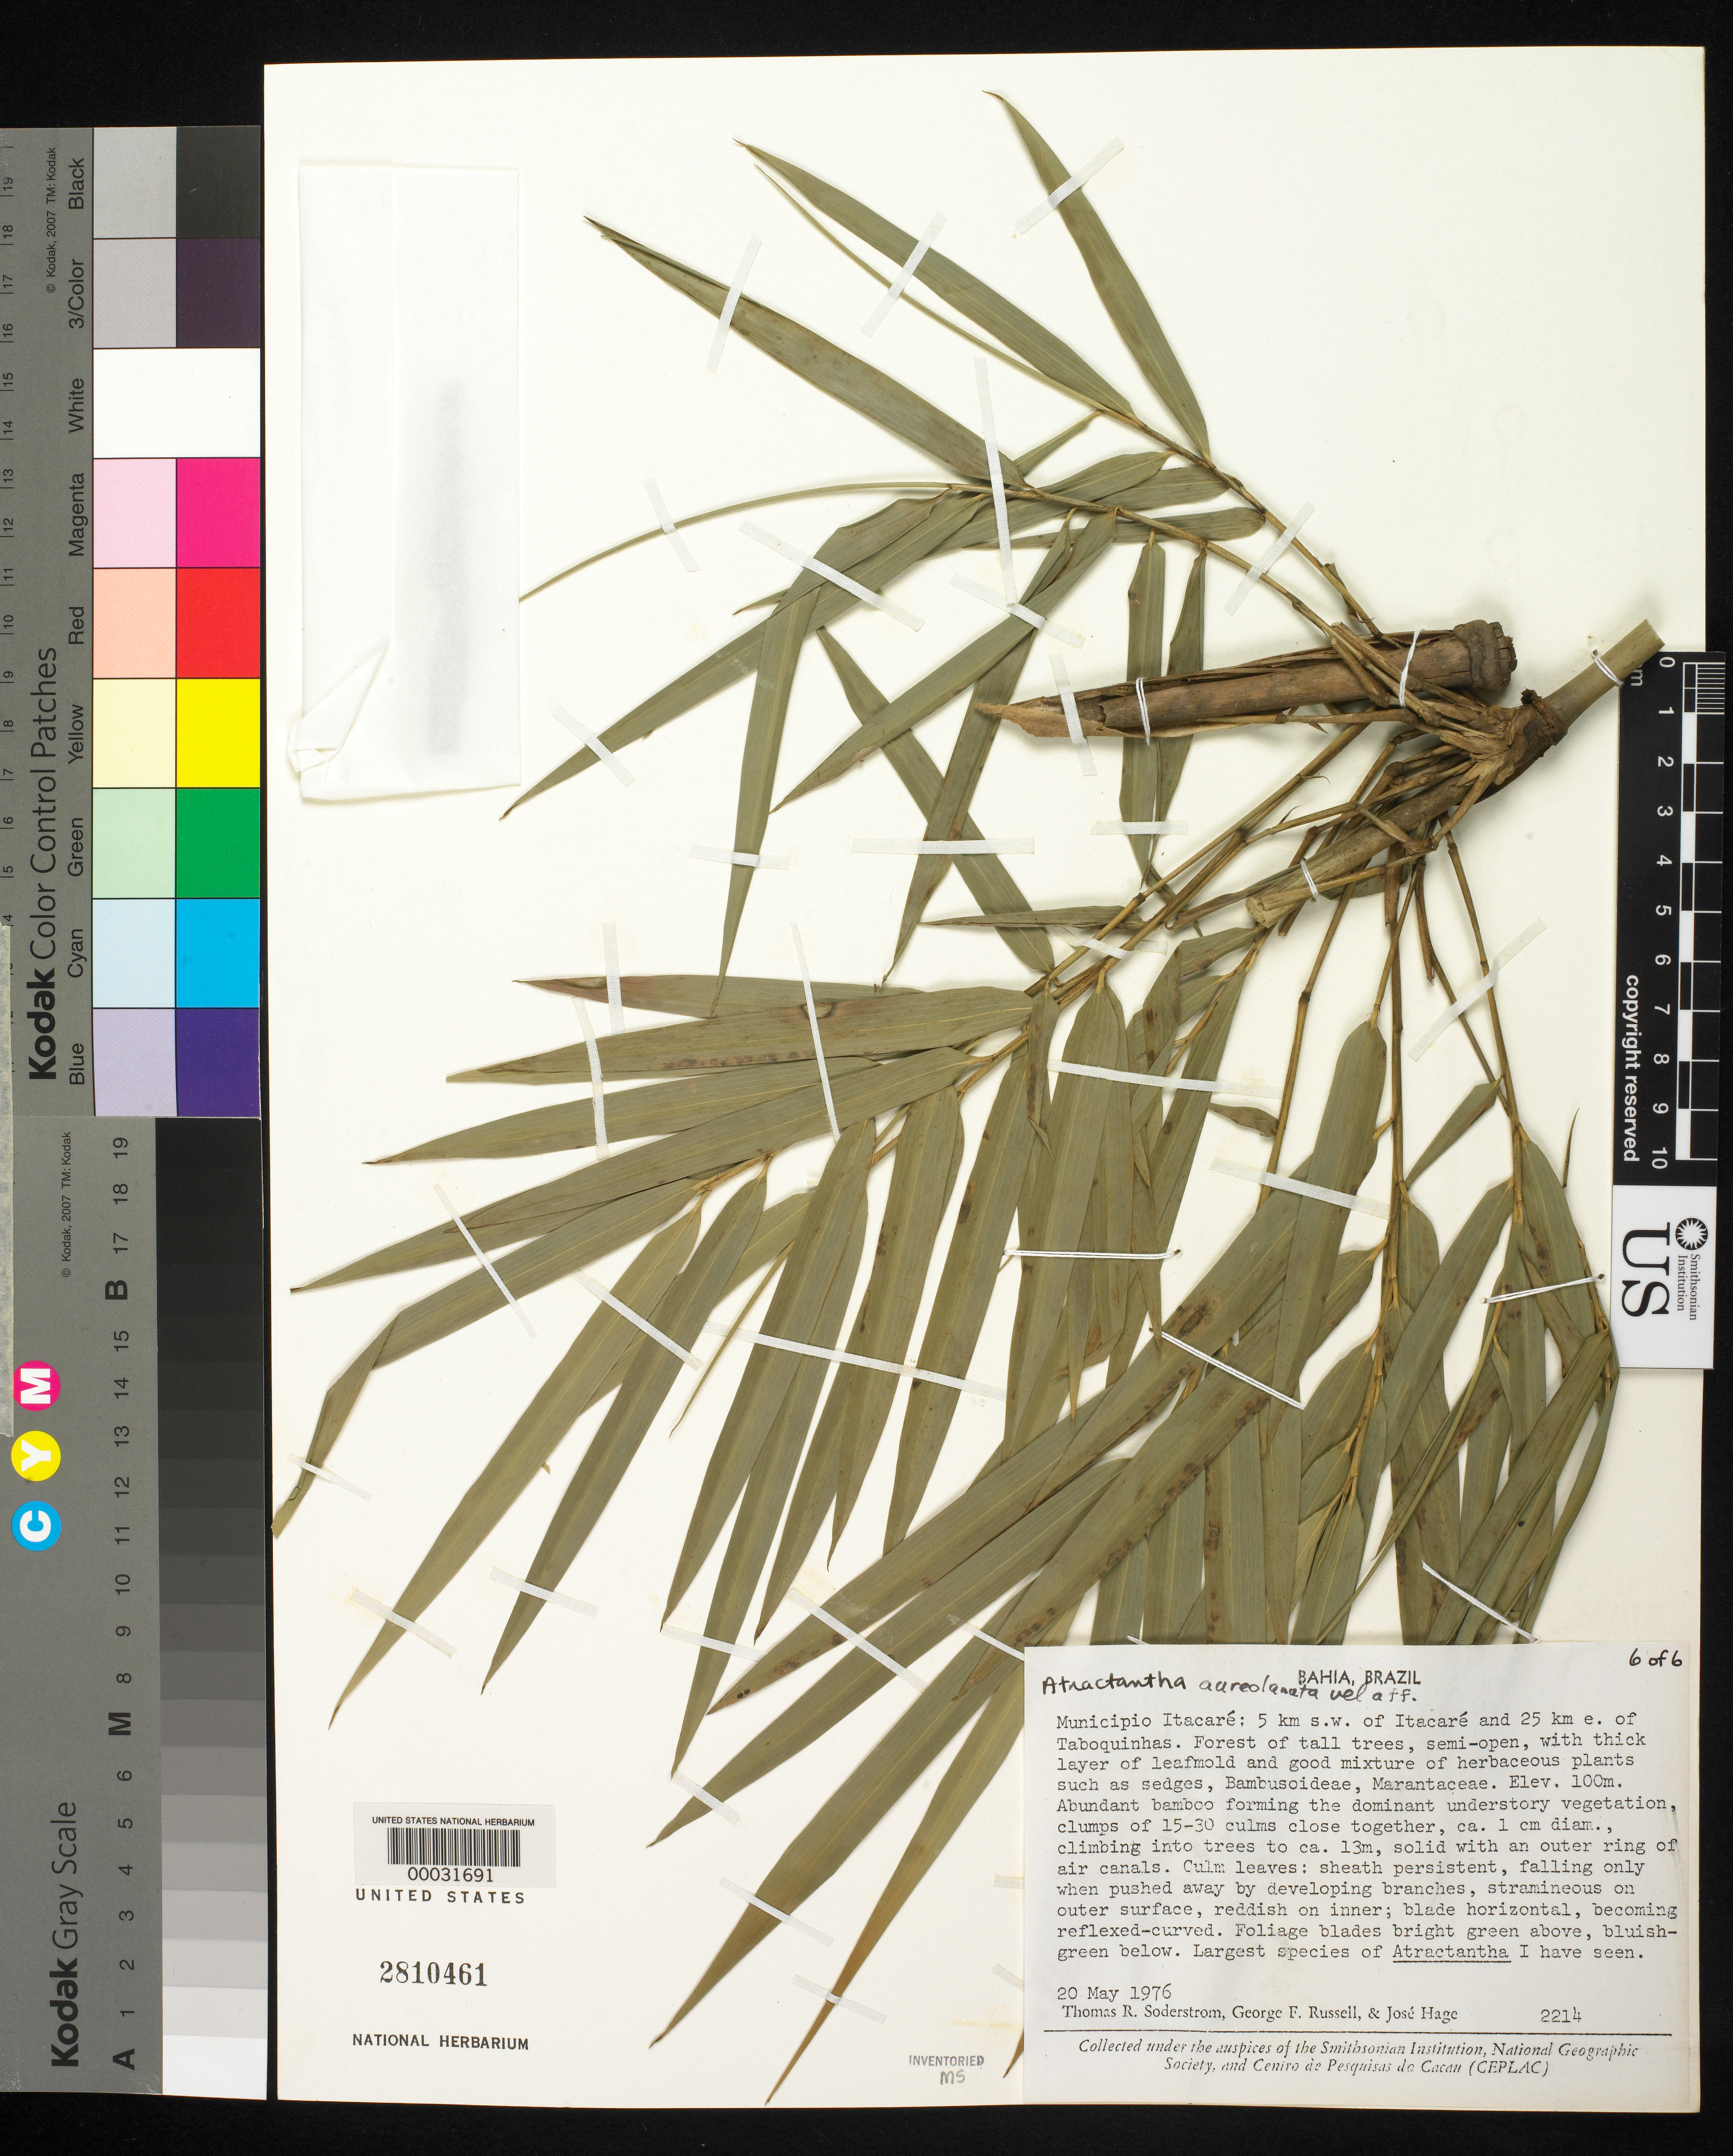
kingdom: Plantae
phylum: Tracheophyta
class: Liliopsida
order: Poales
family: Poaceae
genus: Atractantha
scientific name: Atractantha aureolanata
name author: Judz.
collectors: T. R. Soderstrom, G. Russell & J. Hage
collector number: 2214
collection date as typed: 20 May 1976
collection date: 1976-05-20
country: Brazil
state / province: Bahia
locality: Itacare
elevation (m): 100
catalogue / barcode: US 2810461